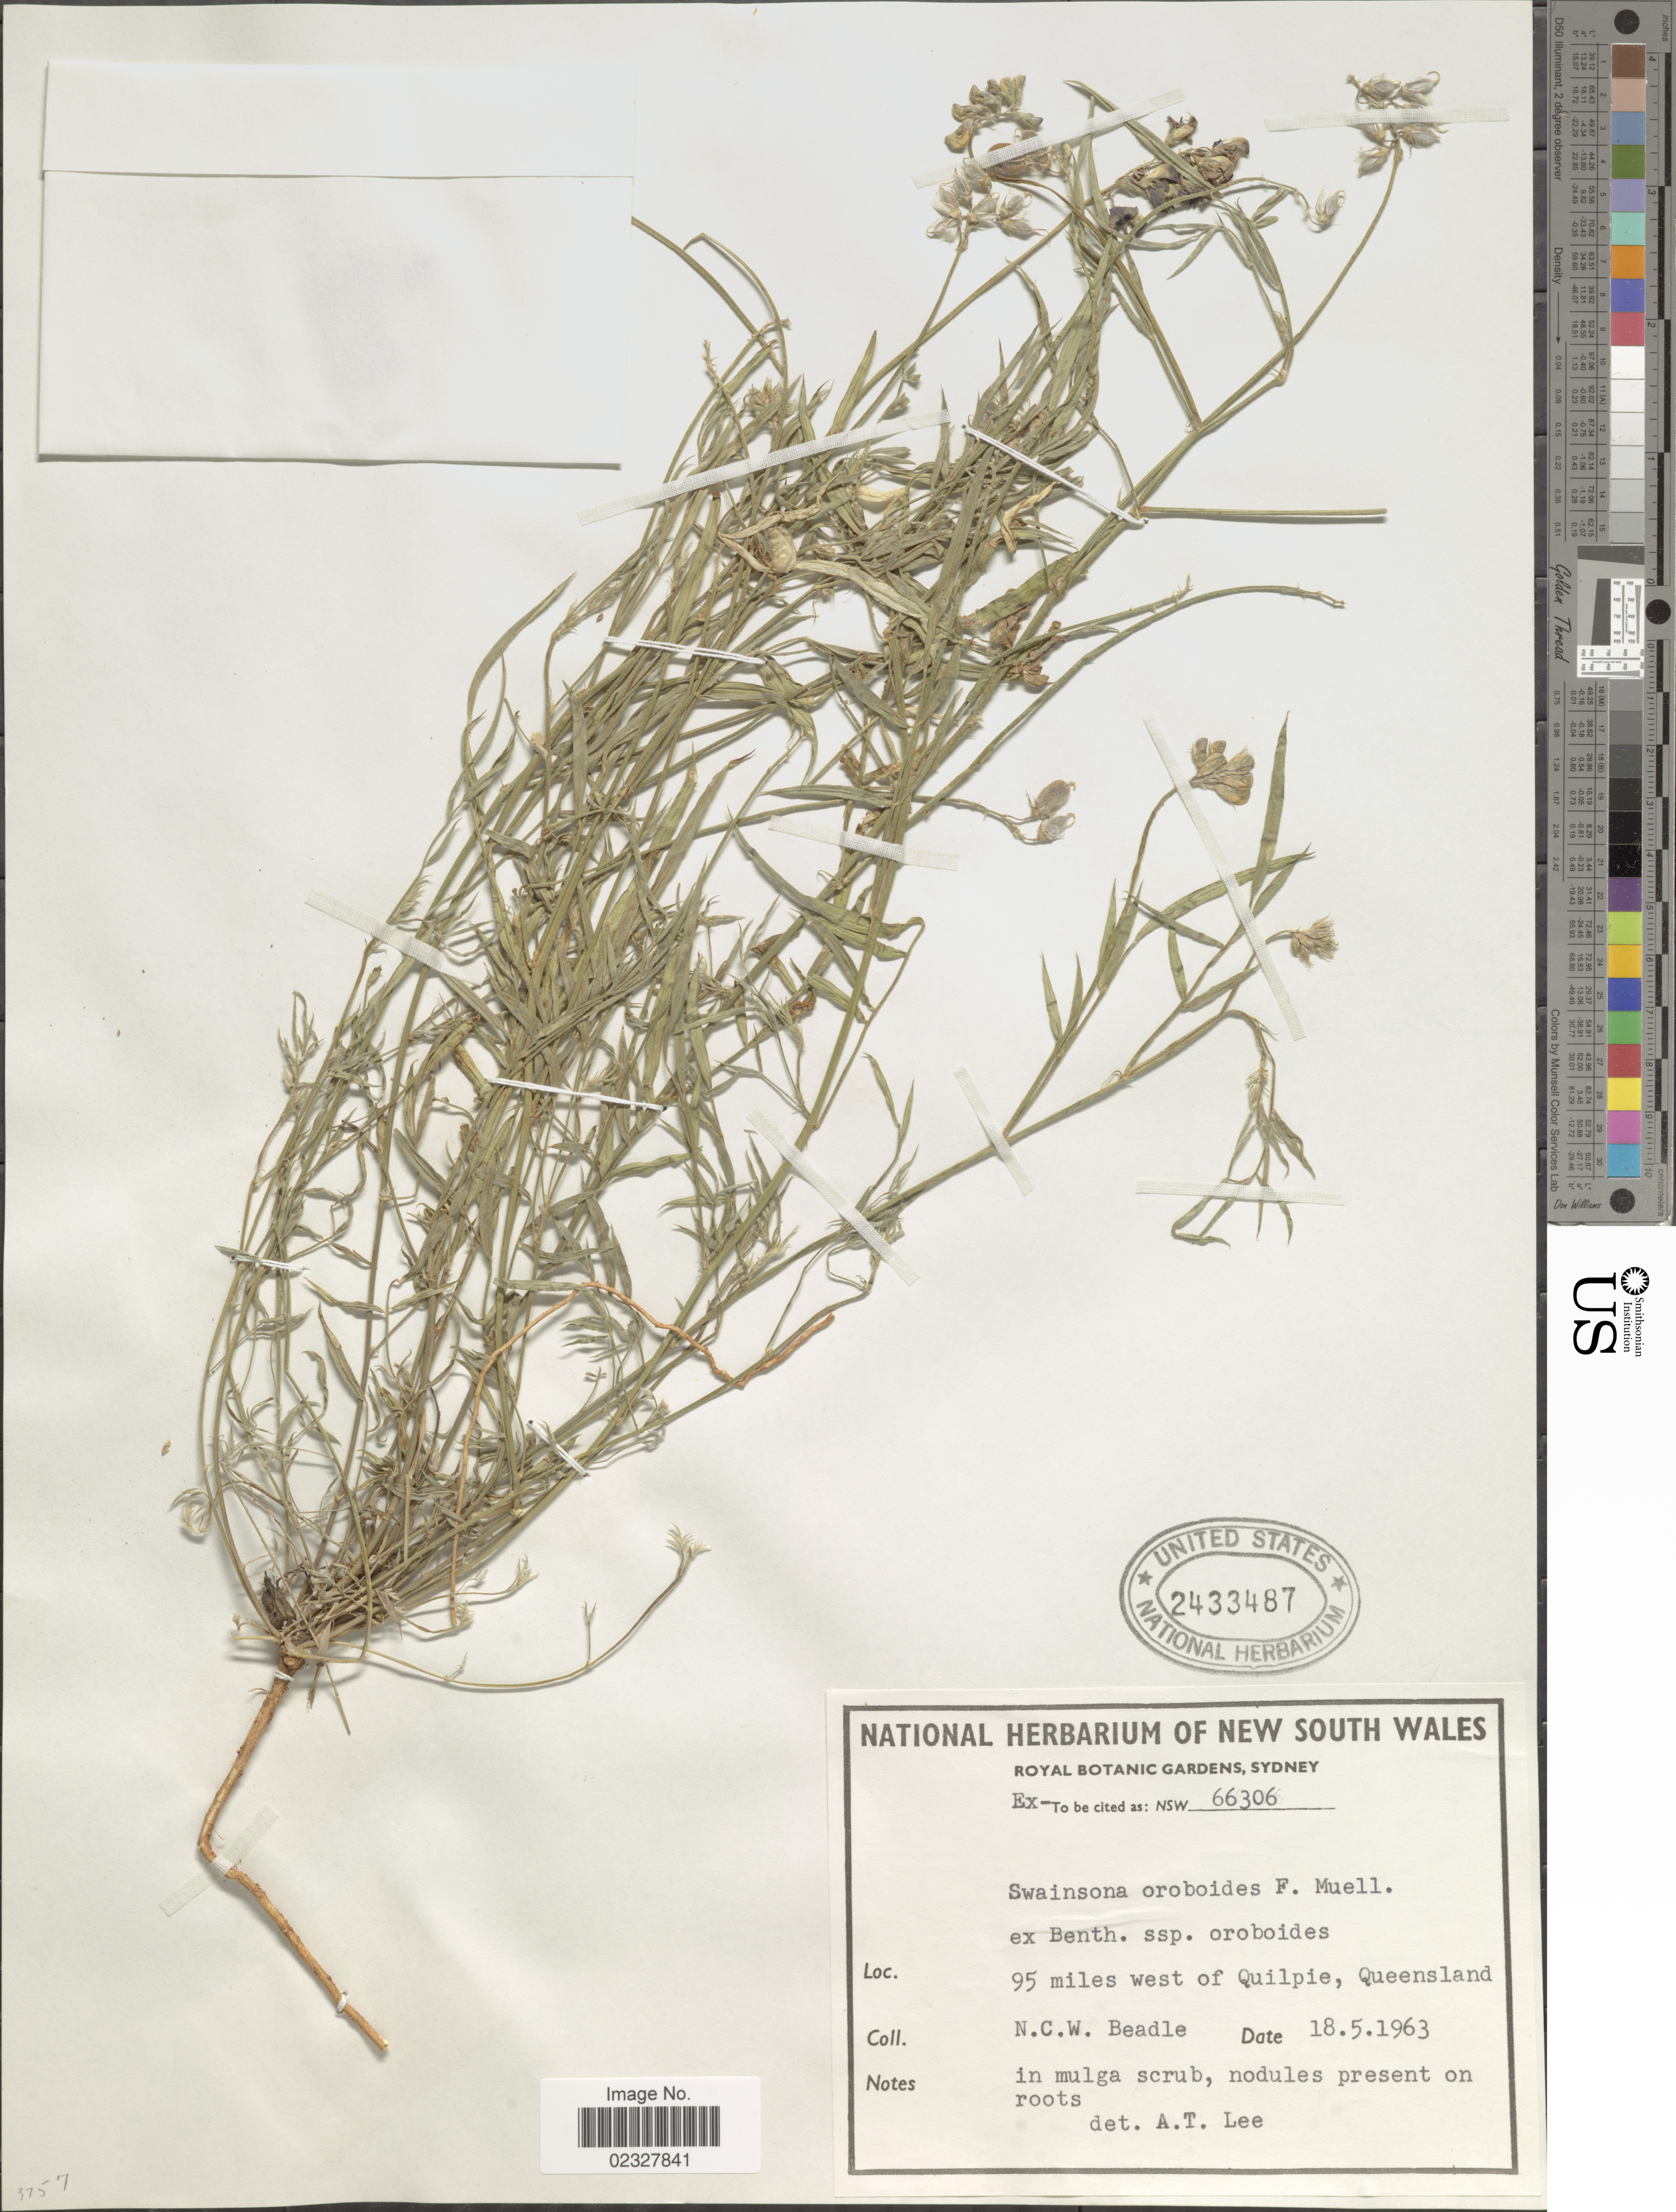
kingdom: Plantae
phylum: Tracheophyta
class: Magnoliopsida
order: Fabales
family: Fabaceae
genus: Swainsona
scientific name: Swainsona oroboides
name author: F. Muell. ex Benth.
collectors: N. Beadle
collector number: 66306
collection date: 1963-05-18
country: Australia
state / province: Queensland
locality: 95 miles west of Quilpie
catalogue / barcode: US 2433487